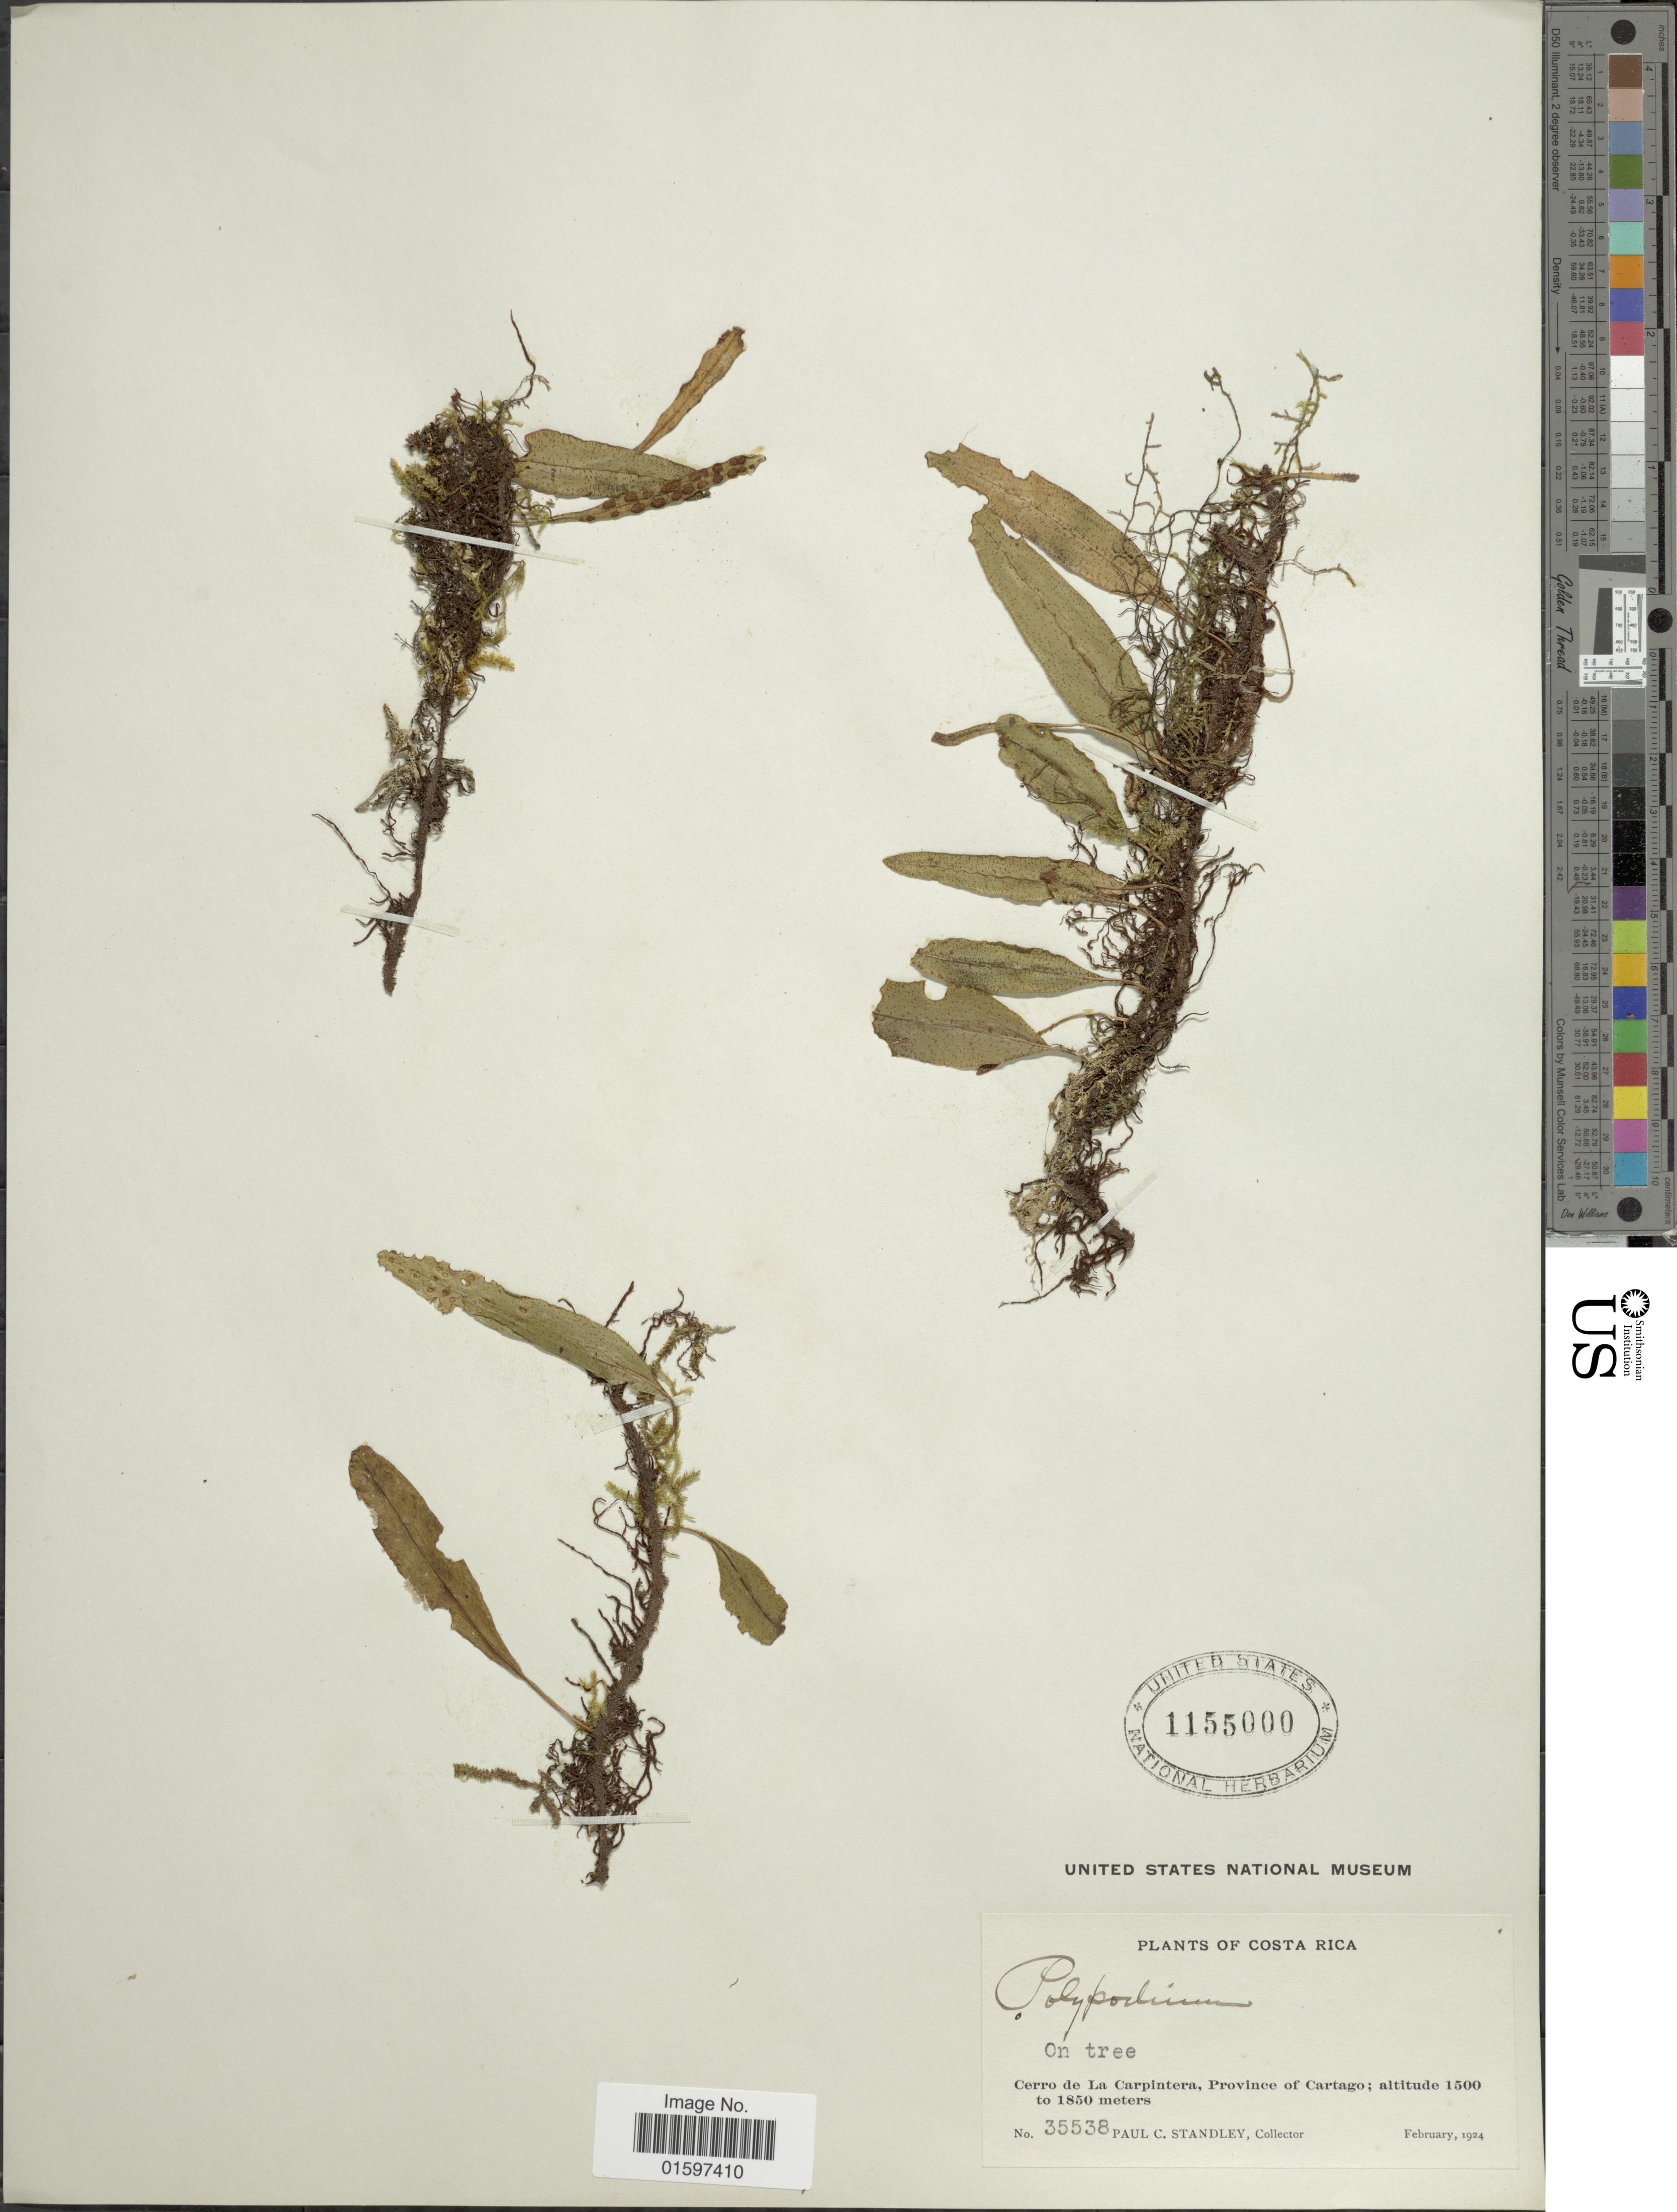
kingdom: Plantae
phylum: Tracheophyta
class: Polypodiopsida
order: Polypodiales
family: Polypodiaceae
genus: Pleopeltis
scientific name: Pleopeltis fructuosa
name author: (Maxon & Weath.) Lellinger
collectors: P. C. Standley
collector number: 35538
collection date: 1924-02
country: Costa Rica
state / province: Cartago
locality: Cerro de La Carpintera, Province of Cartago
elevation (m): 1500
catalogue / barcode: US 1155000